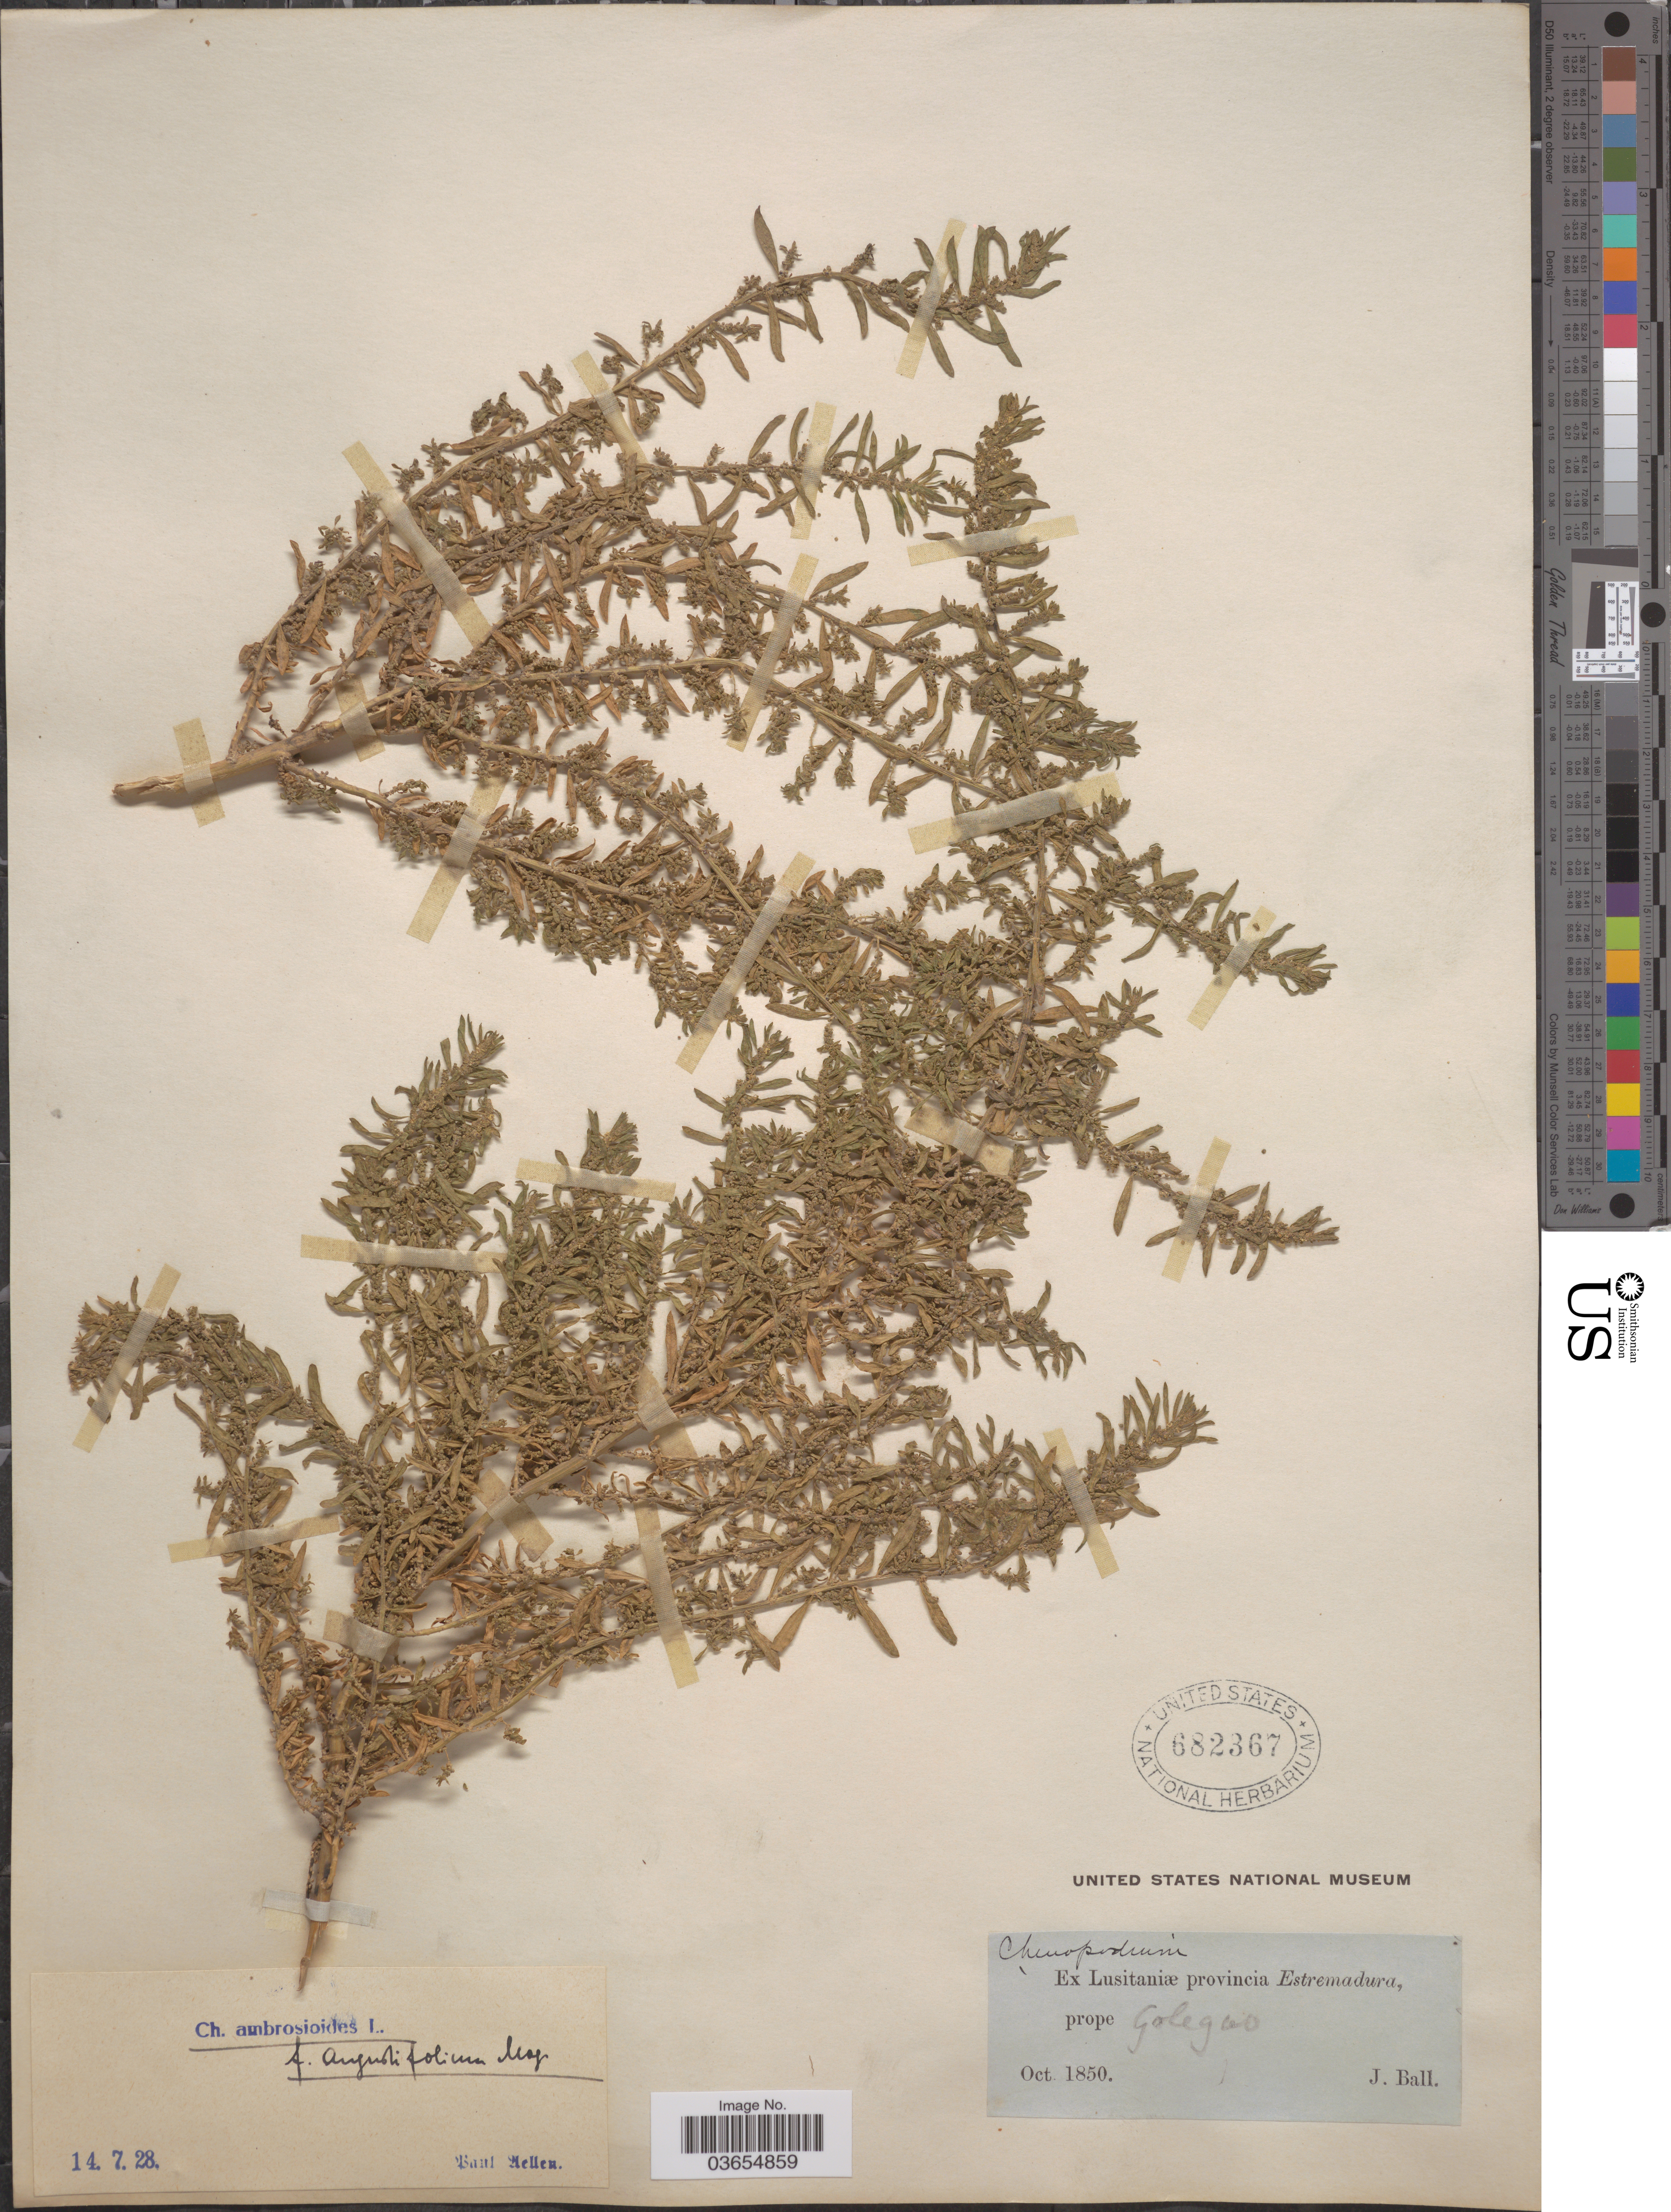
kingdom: Plantae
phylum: Tracheophyta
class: Magnoliopsida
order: Caryophyllales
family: Amaranthaceae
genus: Chenopodium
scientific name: Chenopodium ambrosioides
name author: L.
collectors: J. Ball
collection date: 1850-10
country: Portugal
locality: Lusitaniæ provincia Estremadura, prope Golegao.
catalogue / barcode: US 682367